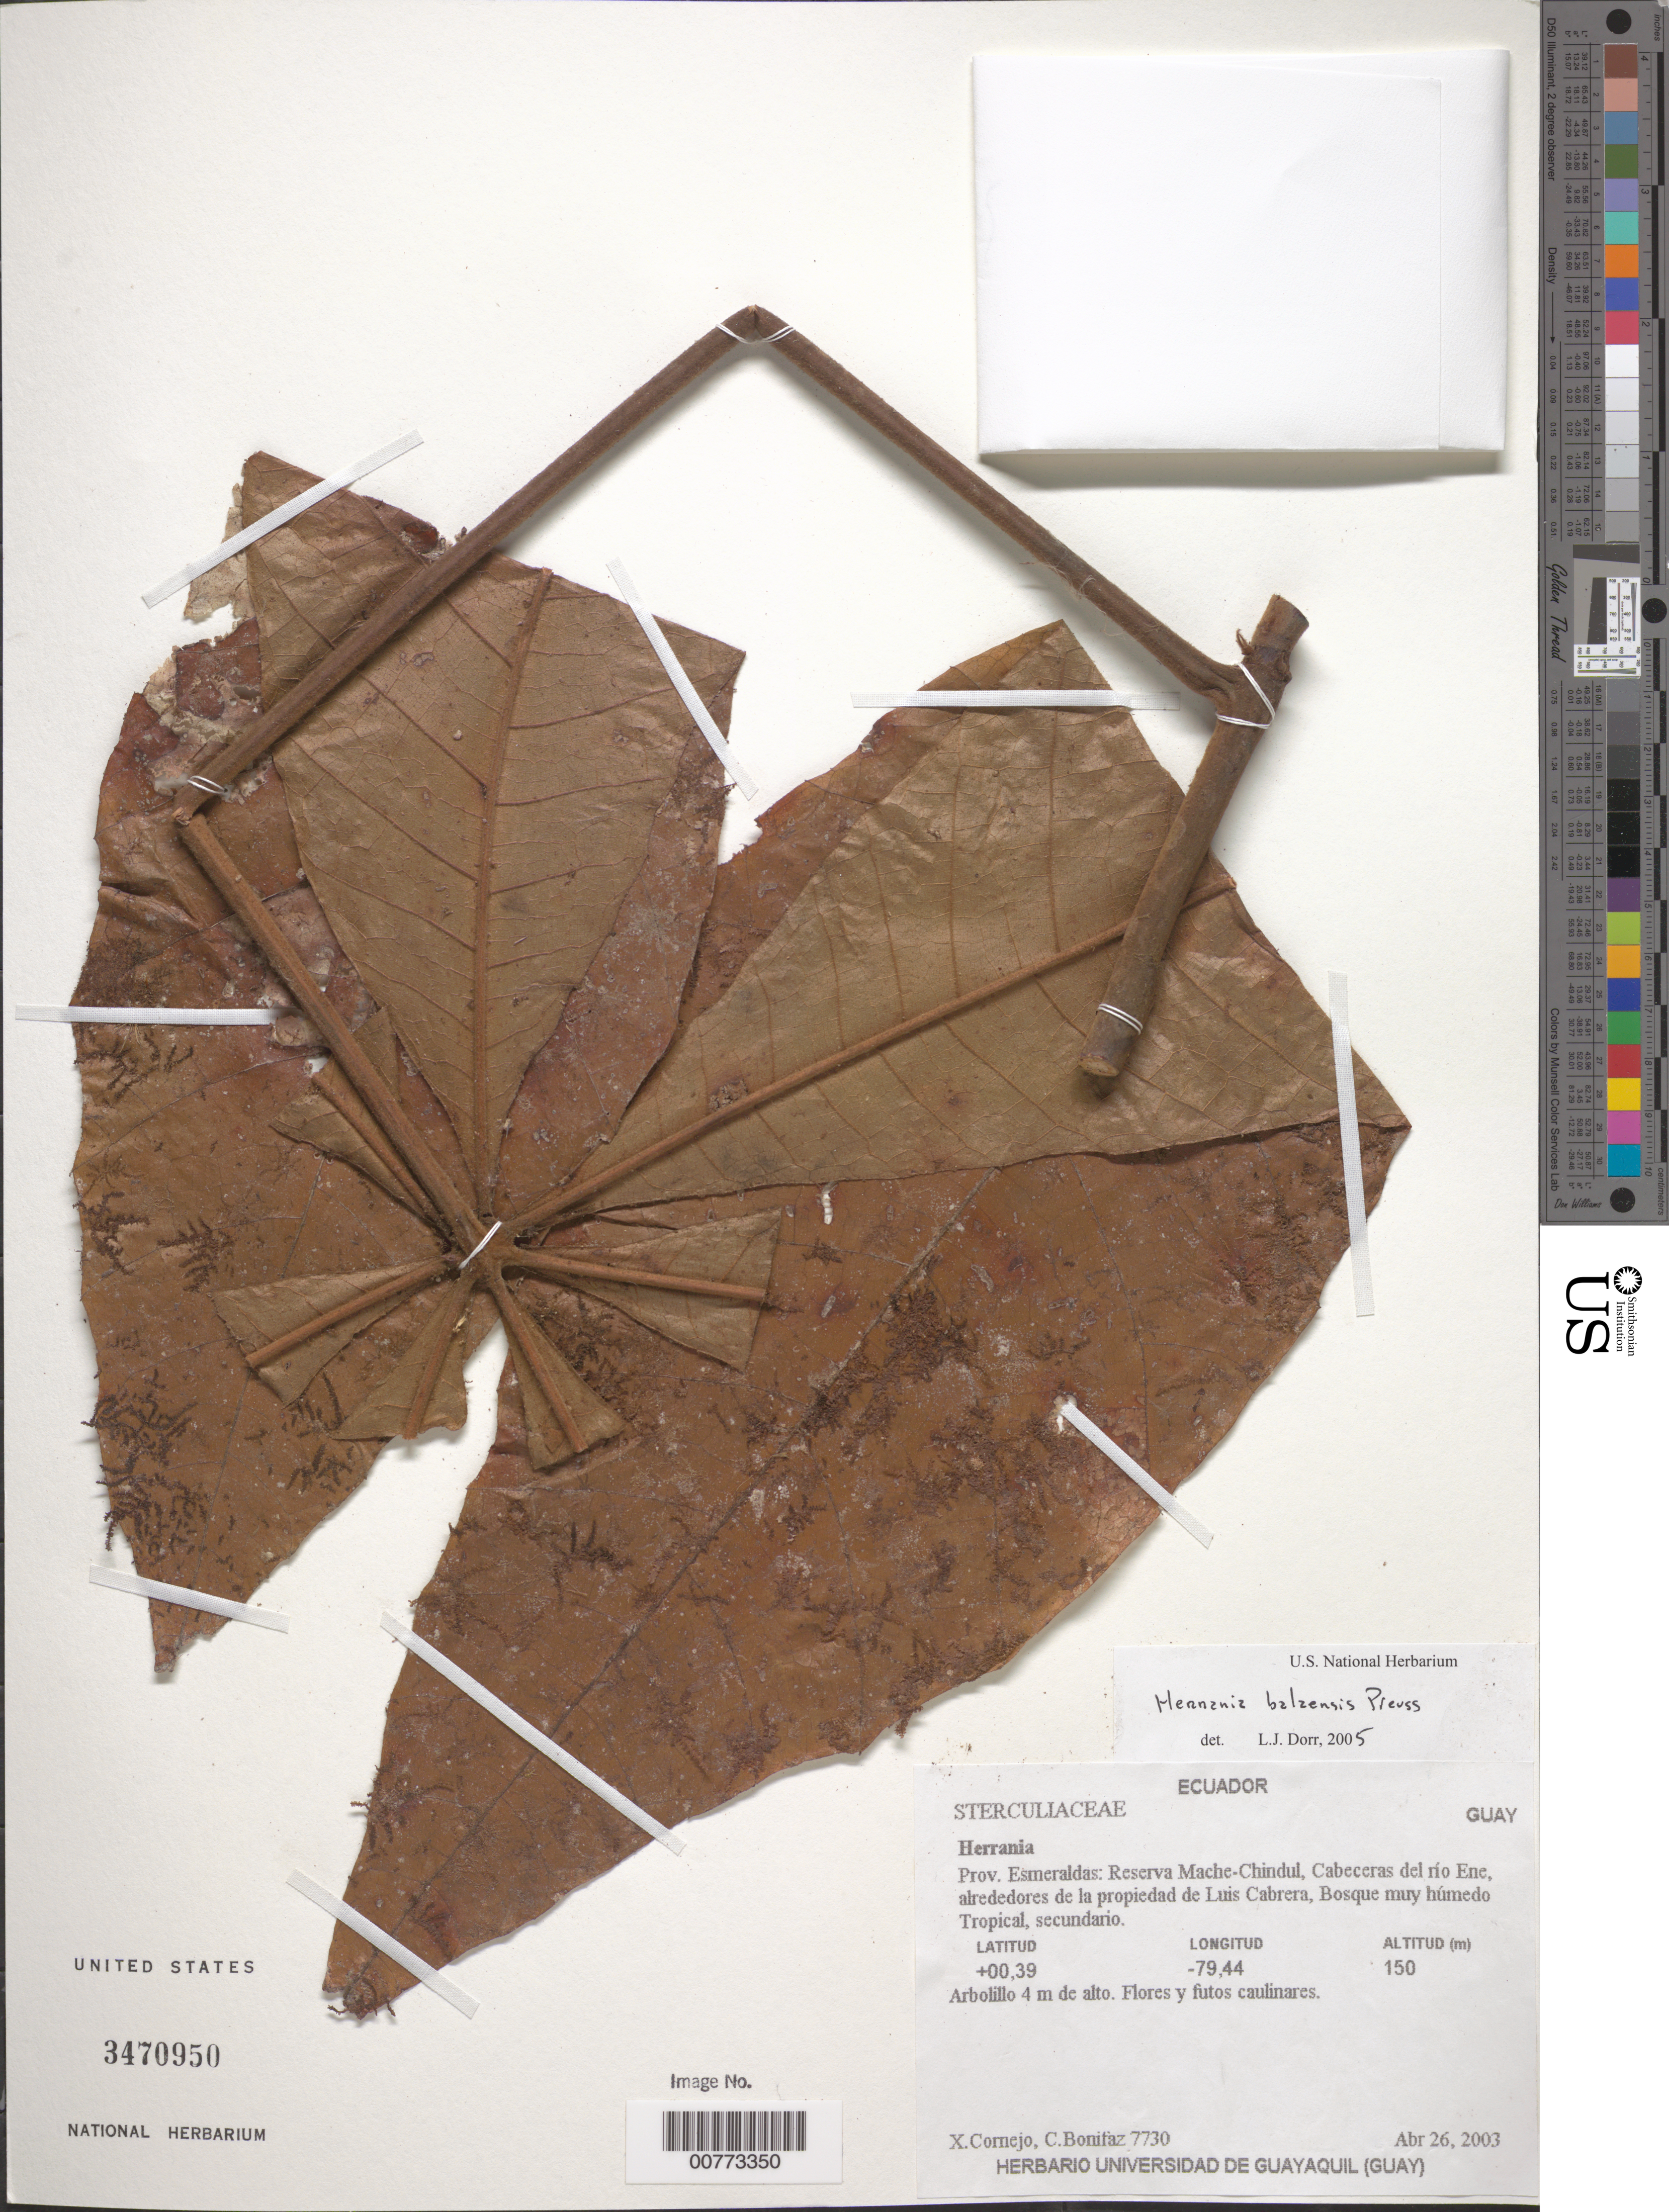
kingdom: Plantae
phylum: Tracheophyta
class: Magnoliopsida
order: Malvales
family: Malvaceae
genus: Herrania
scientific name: Herrania balaensis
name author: H. Preuss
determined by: Dorr, L. J., (BOT), Smithsonian Institution - National Museum of Natural History (UNITED STATES)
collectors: X. F. Cornejo & C. Bonitáz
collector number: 7730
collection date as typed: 26 Apr 2003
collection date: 2003-04-26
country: Ecuador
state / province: Esmeraldas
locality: Reserva Mache-Chindul, Cabeceras del río Ene, alrededores de la propiedad de Luis Cabrera.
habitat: Bosque muy húmedo tropical, secundario.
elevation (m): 150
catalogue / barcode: US 3470950